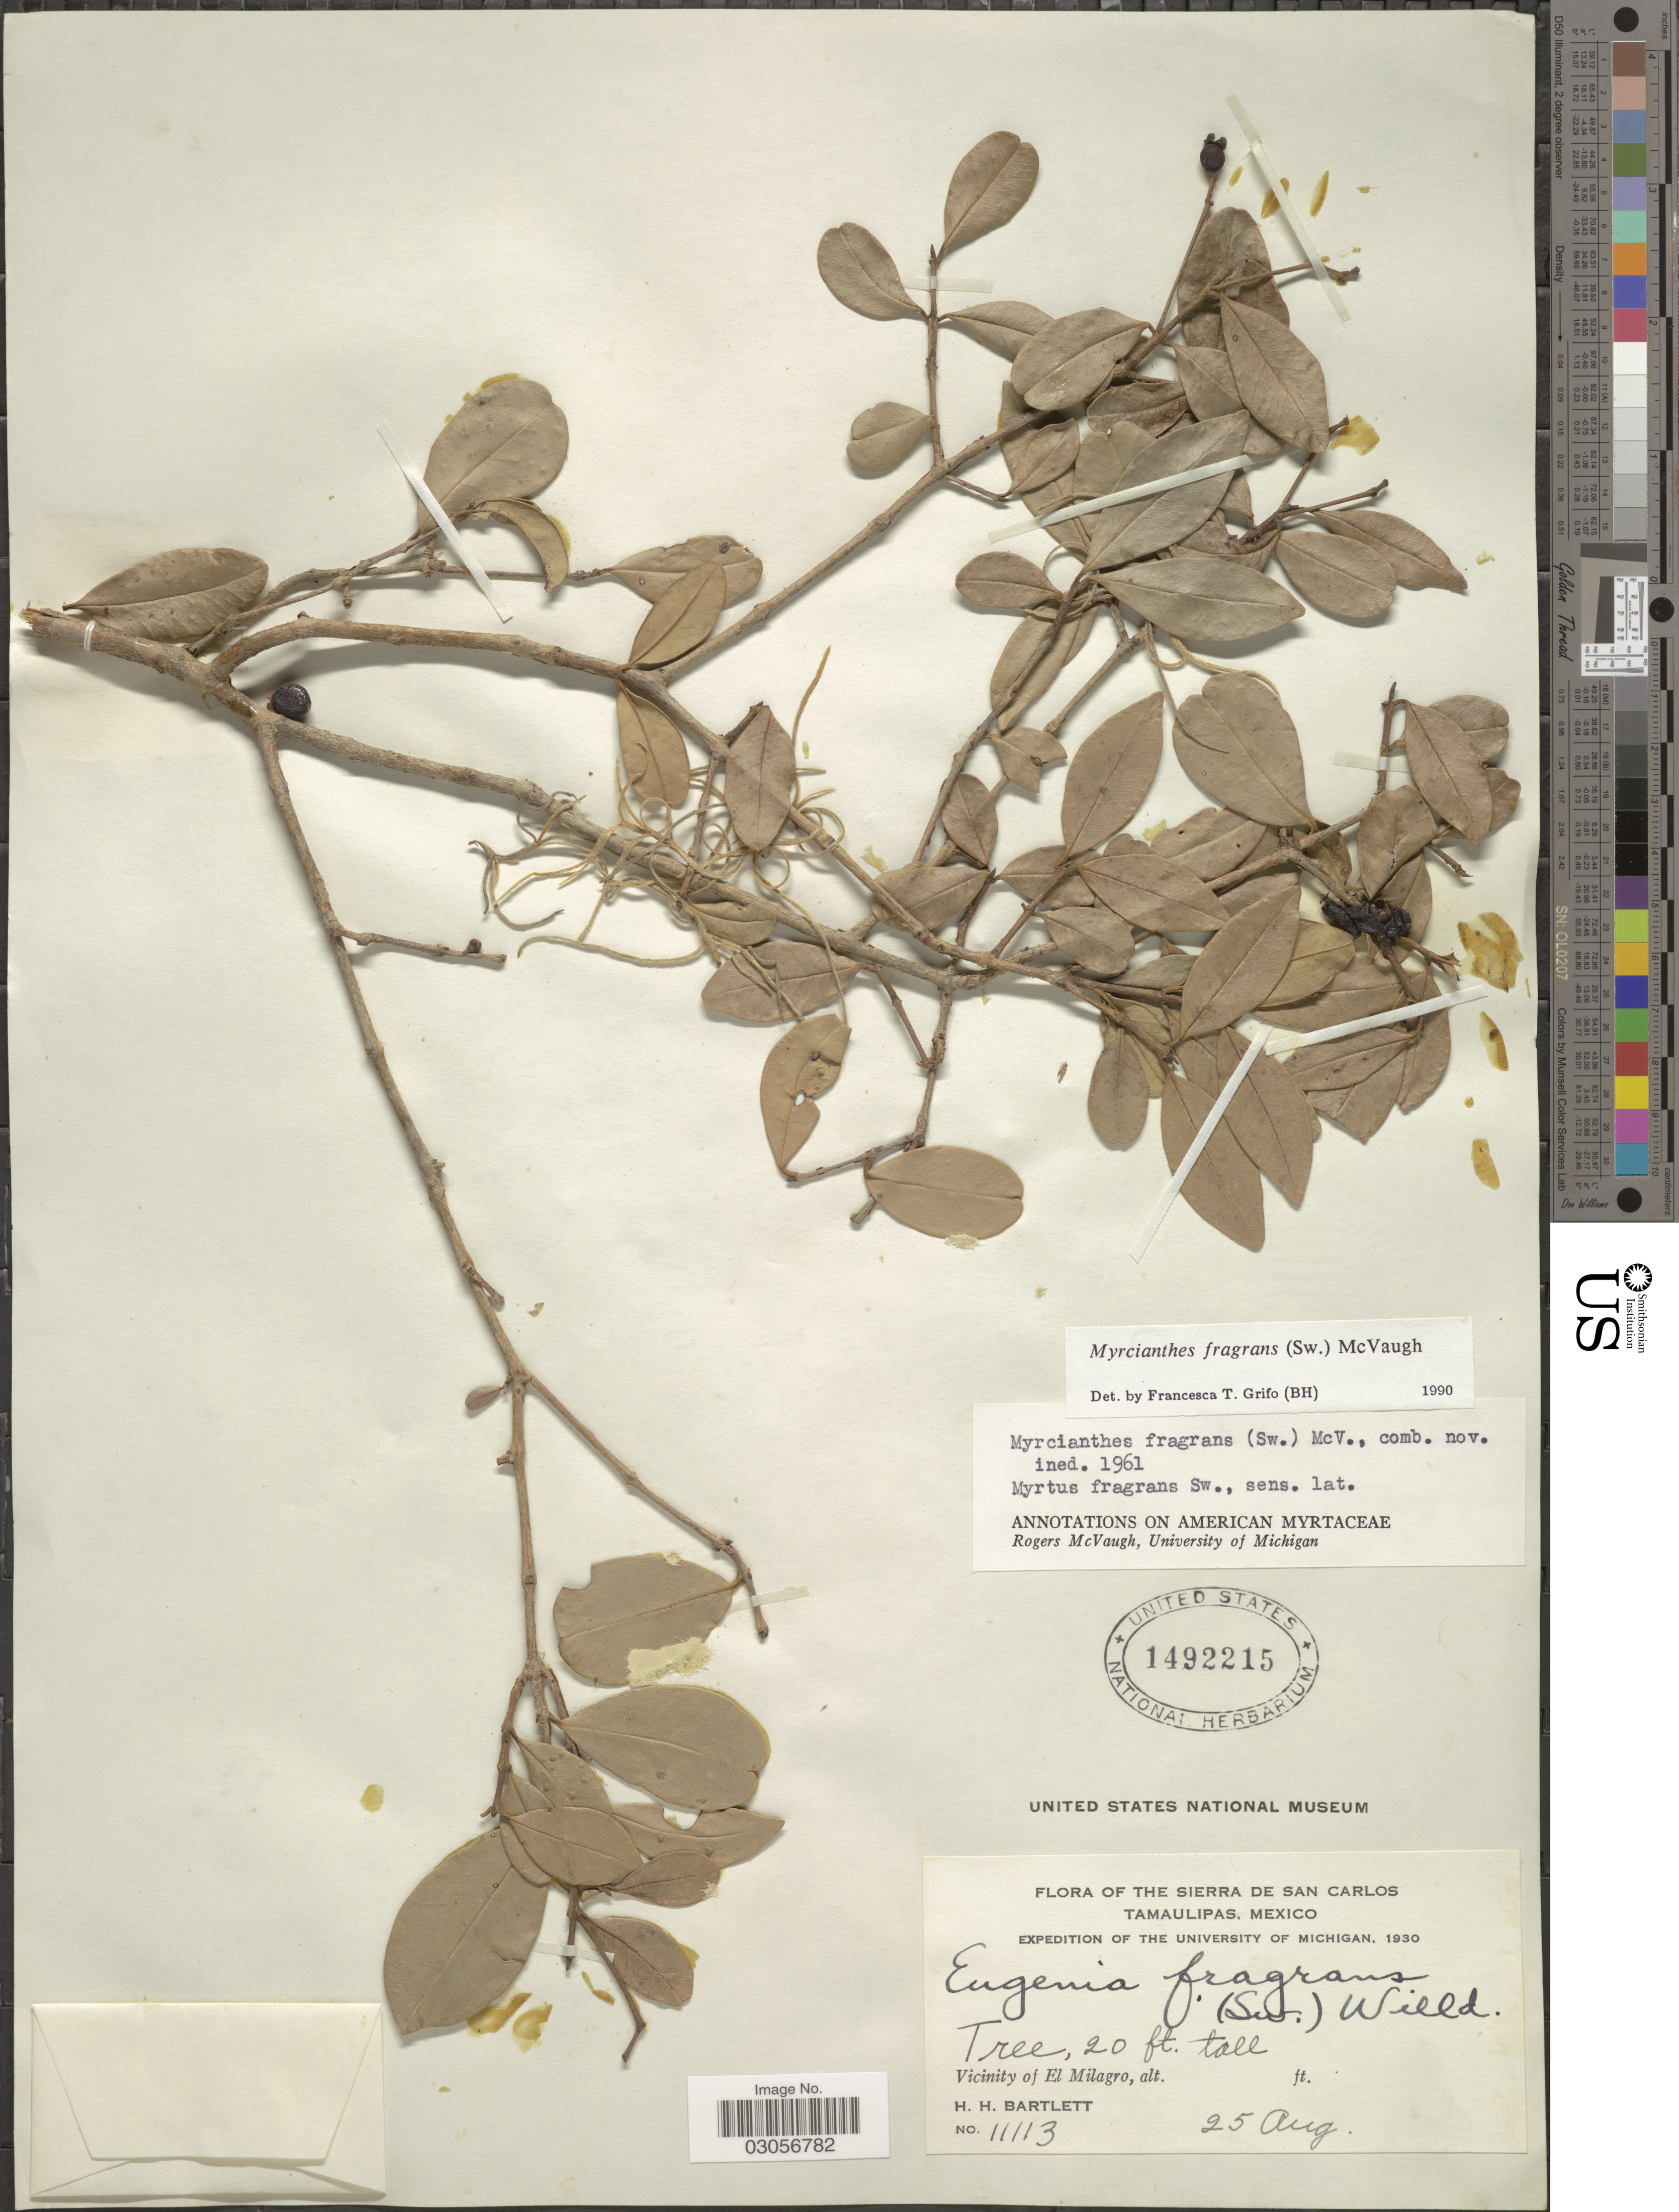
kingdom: Plantae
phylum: Tracheophyta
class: Magnoliopsida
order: Myrtales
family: Myrtaceae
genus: Myrcianthes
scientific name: Myrcianthes fragrans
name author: (Sw.) McVaugh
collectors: H. H. Bartlett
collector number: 11113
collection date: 1930-08-25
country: Mexico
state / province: Tamaulipas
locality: The Sierra de San Carlos, Vicinity of El Milagro.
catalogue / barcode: US 1492215